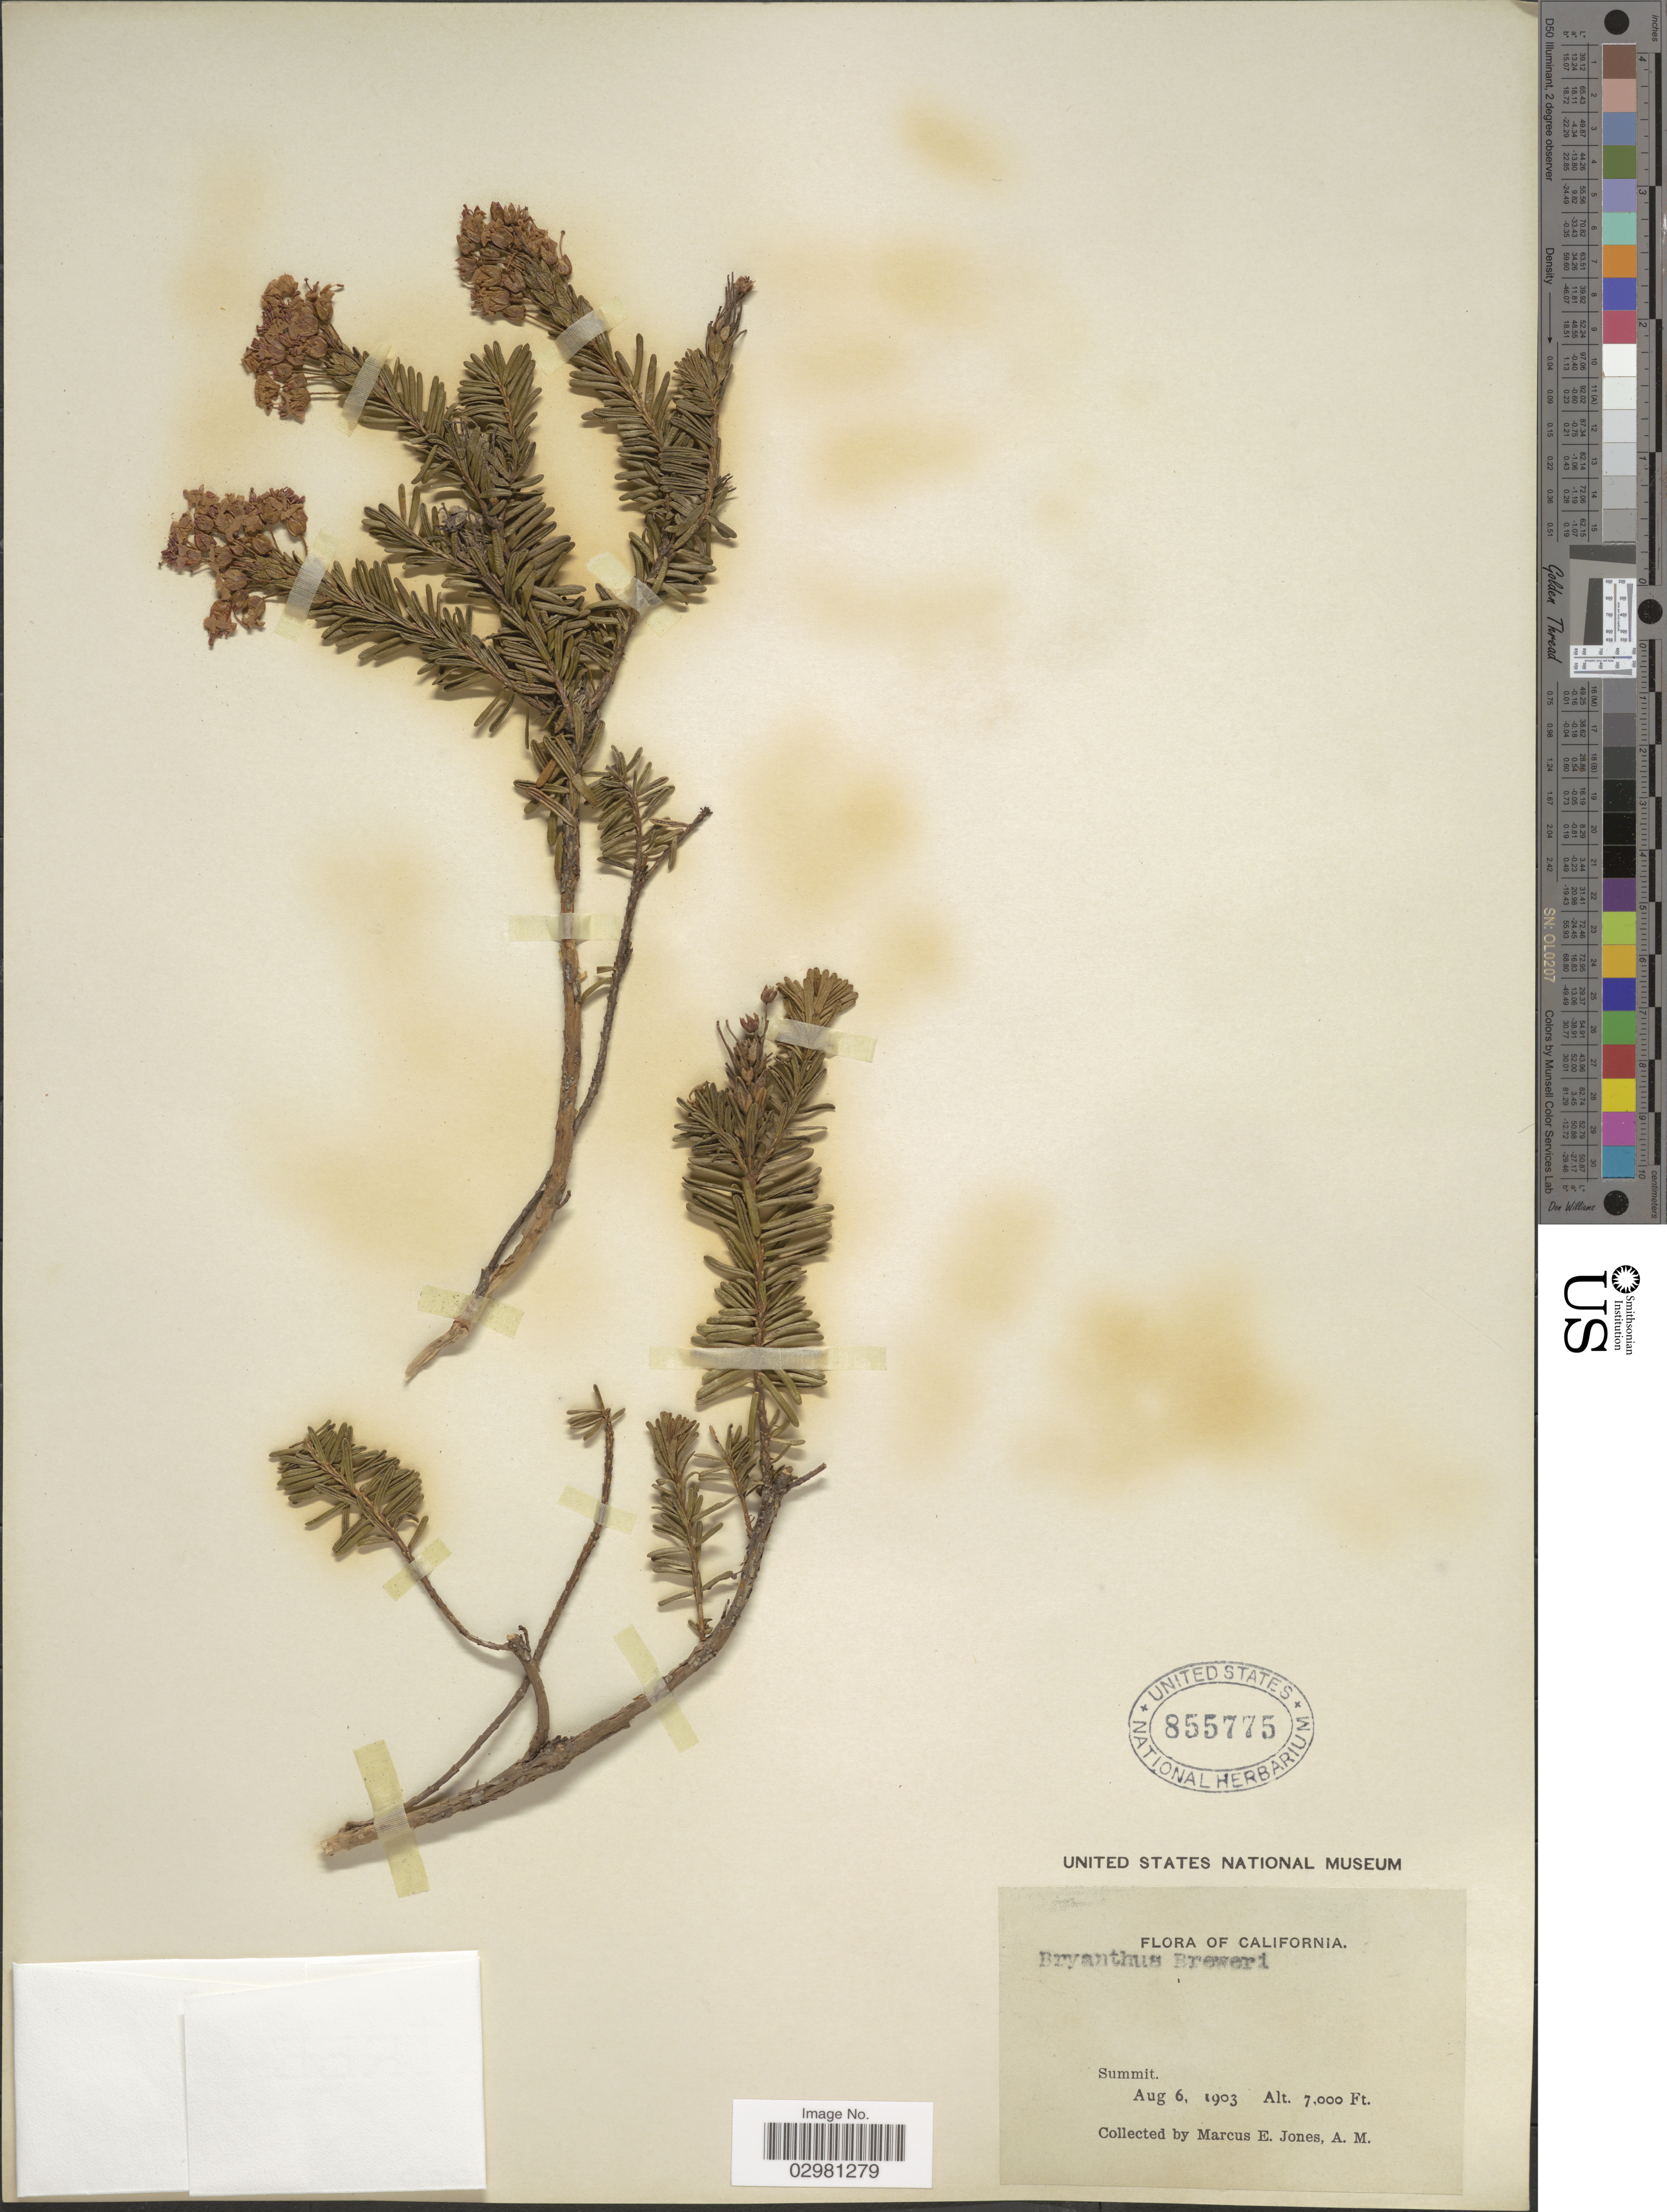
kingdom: Plantae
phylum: Tracheophyta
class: Magnoliopsida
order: Ericales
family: Ericaceae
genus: Phyllodoce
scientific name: Phyllodoce breweri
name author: (A. Gray) A. Heller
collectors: M. E. Jones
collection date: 1903-08-06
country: United States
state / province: California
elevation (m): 2134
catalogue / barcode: US 855775